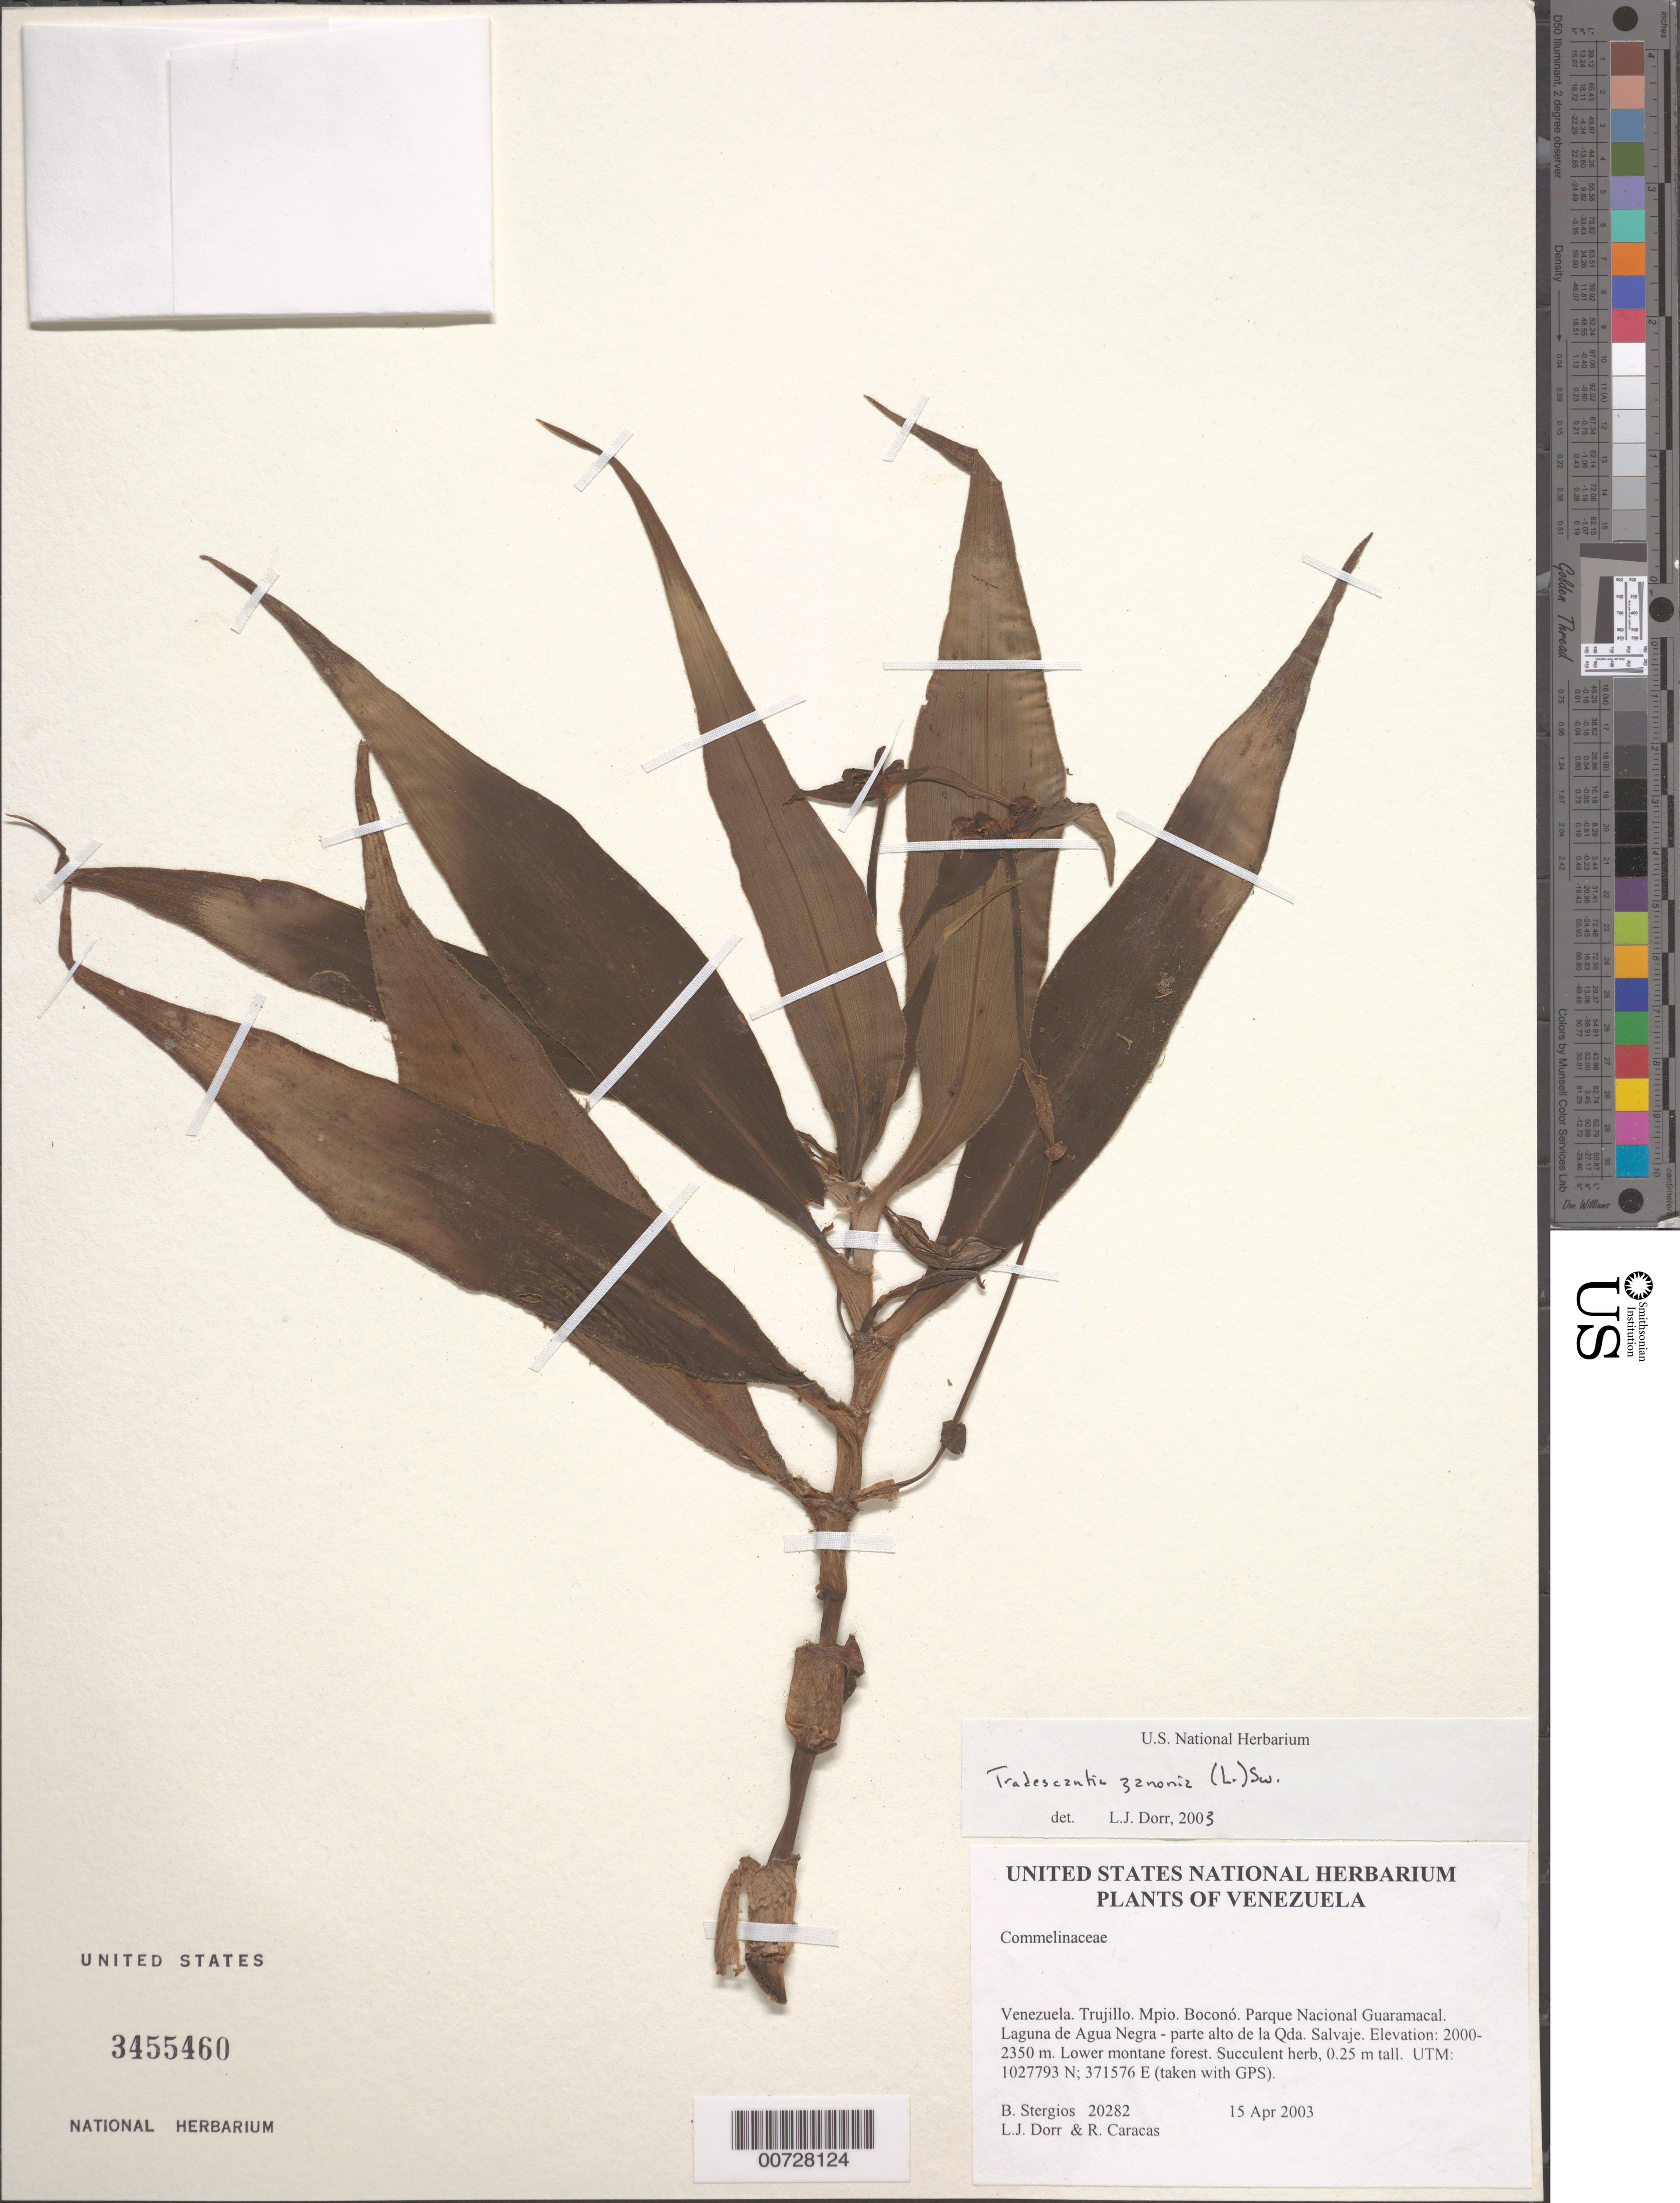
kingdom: Plantae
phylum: Tracheophyta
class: Liliopsida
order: Commelinales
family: Commelinaceae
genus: Tradescantia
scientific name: Tradescantia zanonia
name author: (L.) Sw.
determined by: Dorr, L. J., (BOT), Smithsonian Institution - National Museum of Natural History (UNITED STATES)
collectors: B. G. Stergios, L. J. Dorr & R. Caracas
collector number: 20282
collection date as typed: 15 Apr 2003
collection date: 2003-04-15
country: Venezuela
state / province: Trujillo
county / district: Boconó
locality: Parque Nacional Guaramacal, Laguna de Agua Negra - parte alto de la Qda. Salvaje.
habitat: Lower montane forest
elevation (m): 2000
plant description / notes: F, PORT, US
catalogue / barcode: US 3455460